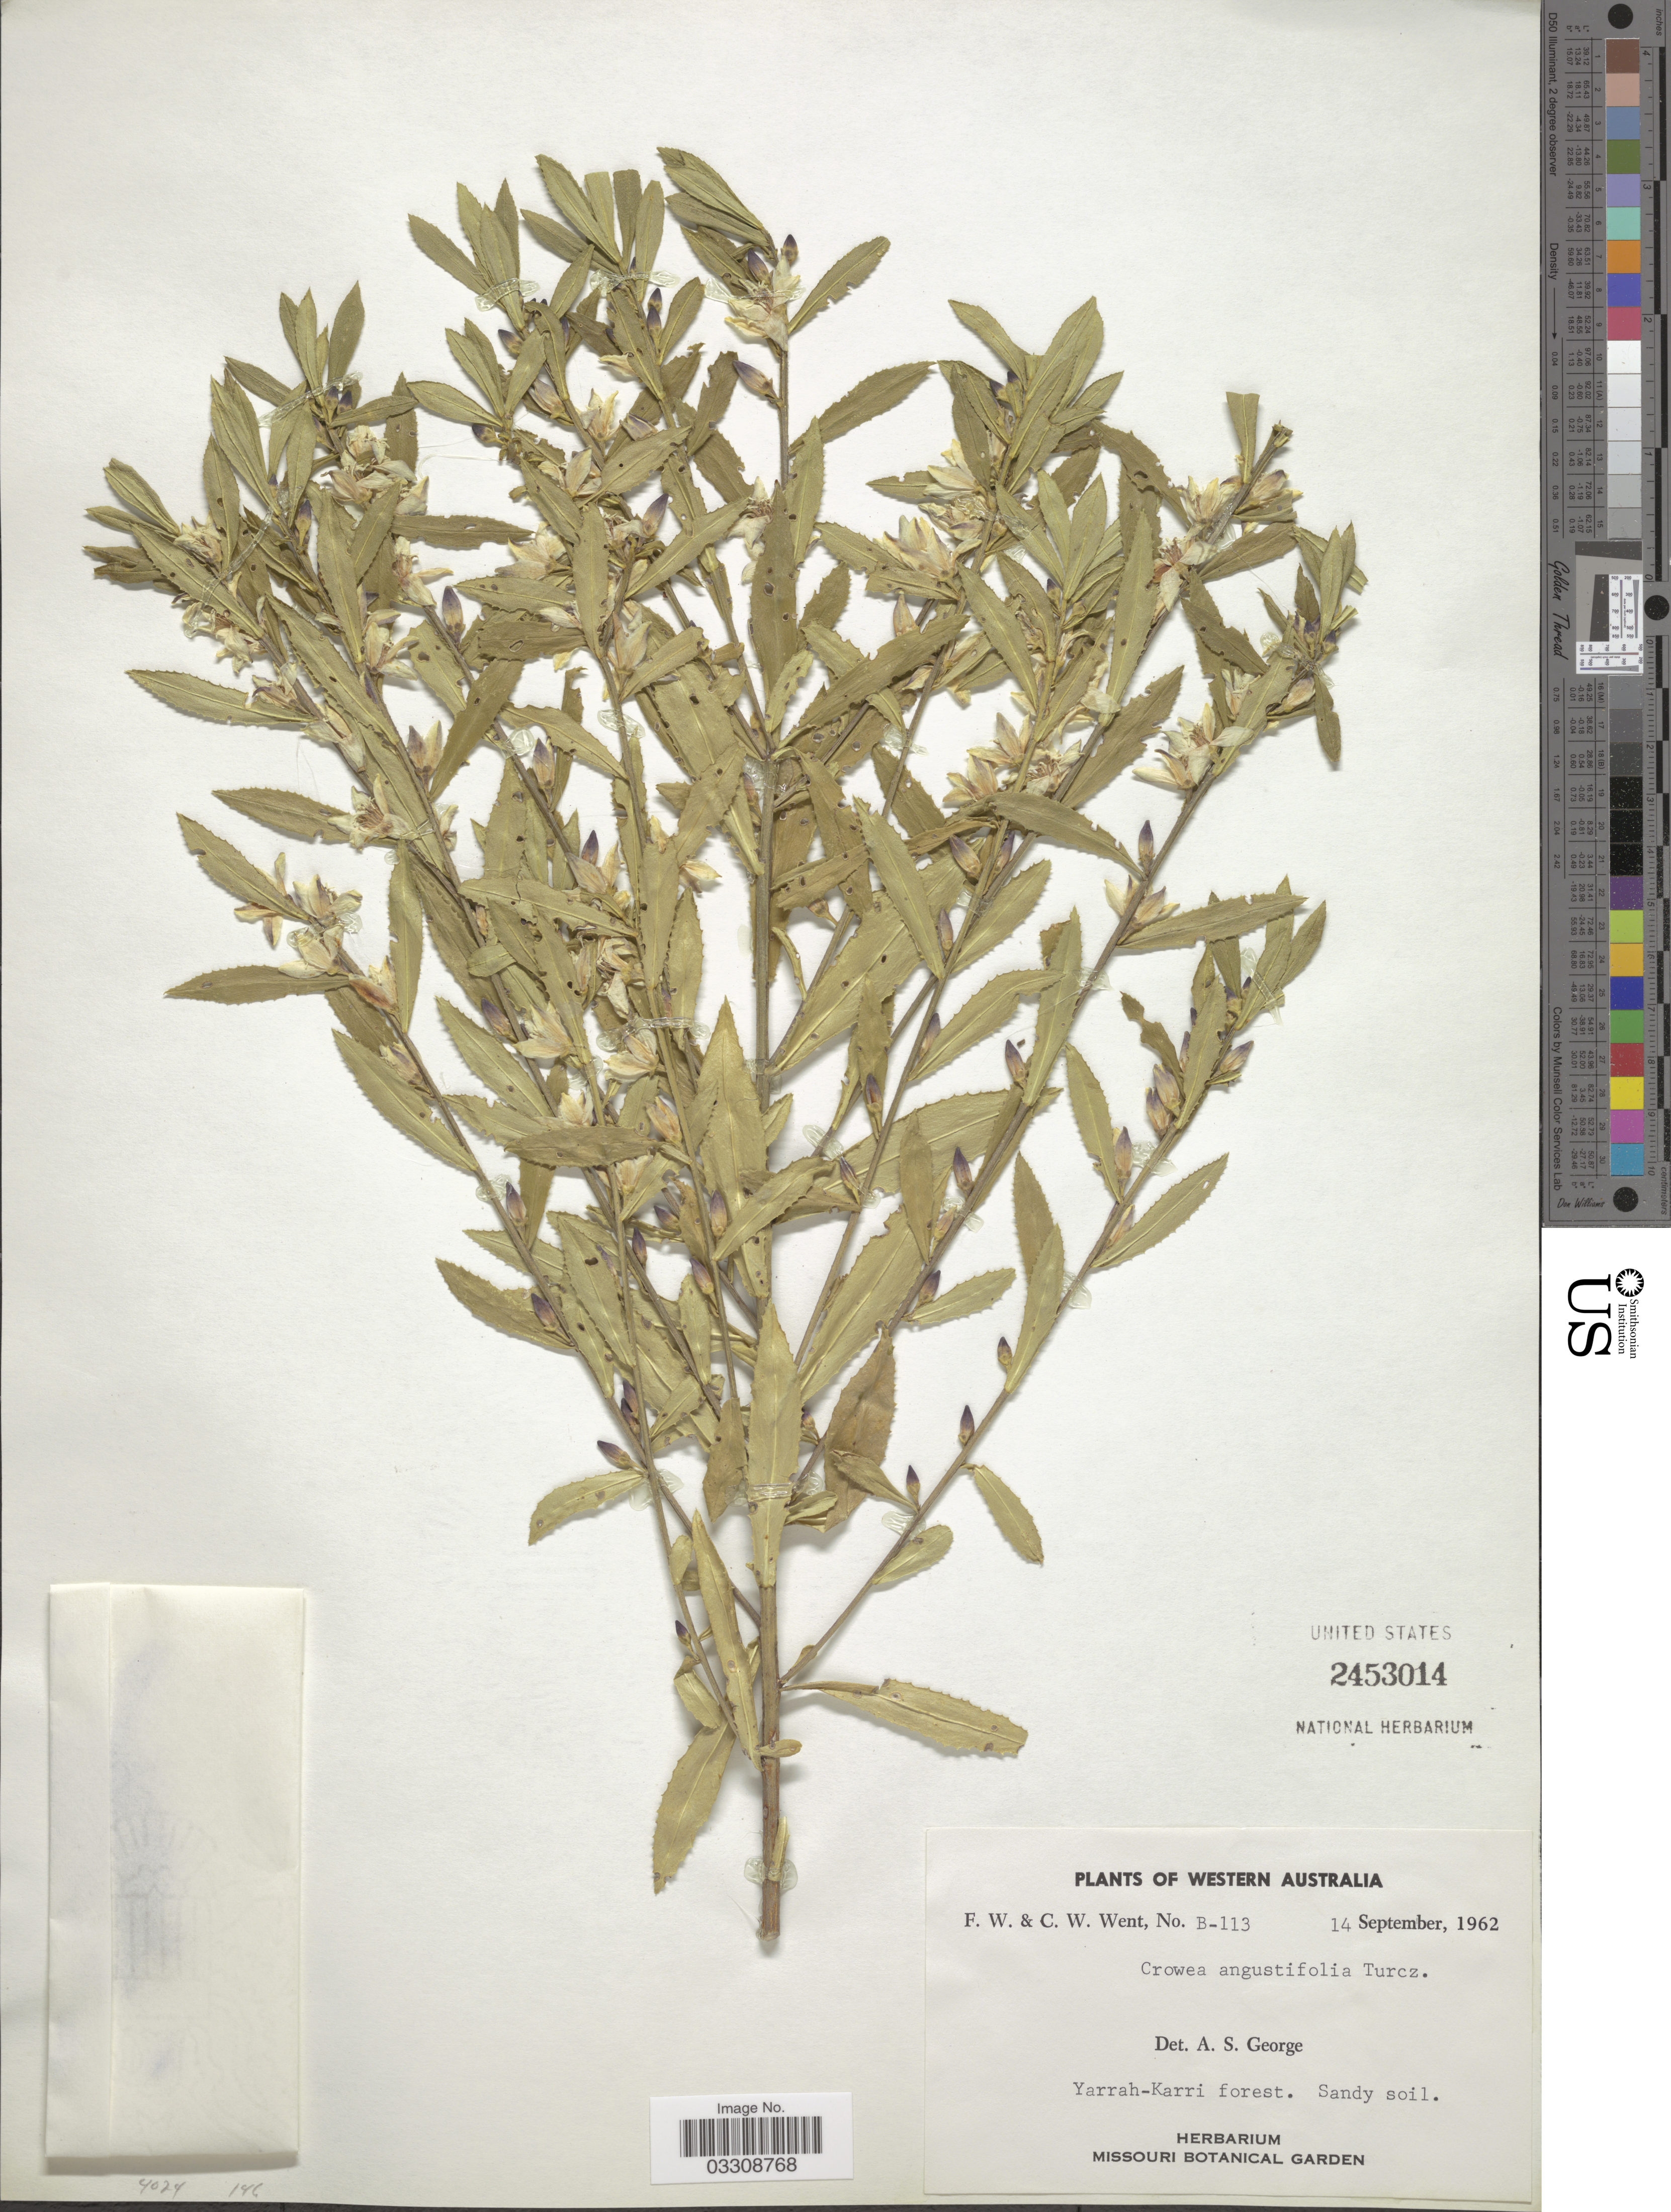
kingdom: Plantae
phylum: Tracheophyta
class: Magnoliopsida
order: Sapindales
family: Rutaceae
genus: Crowea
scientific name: Crowea angustifolia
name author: Sm.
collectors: F. W. Went & C. W. Went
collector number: B-113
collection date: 1962-09-14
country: Australia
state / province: Western Australia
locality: Yarrah-Karri forest.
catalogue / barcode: US 2453014